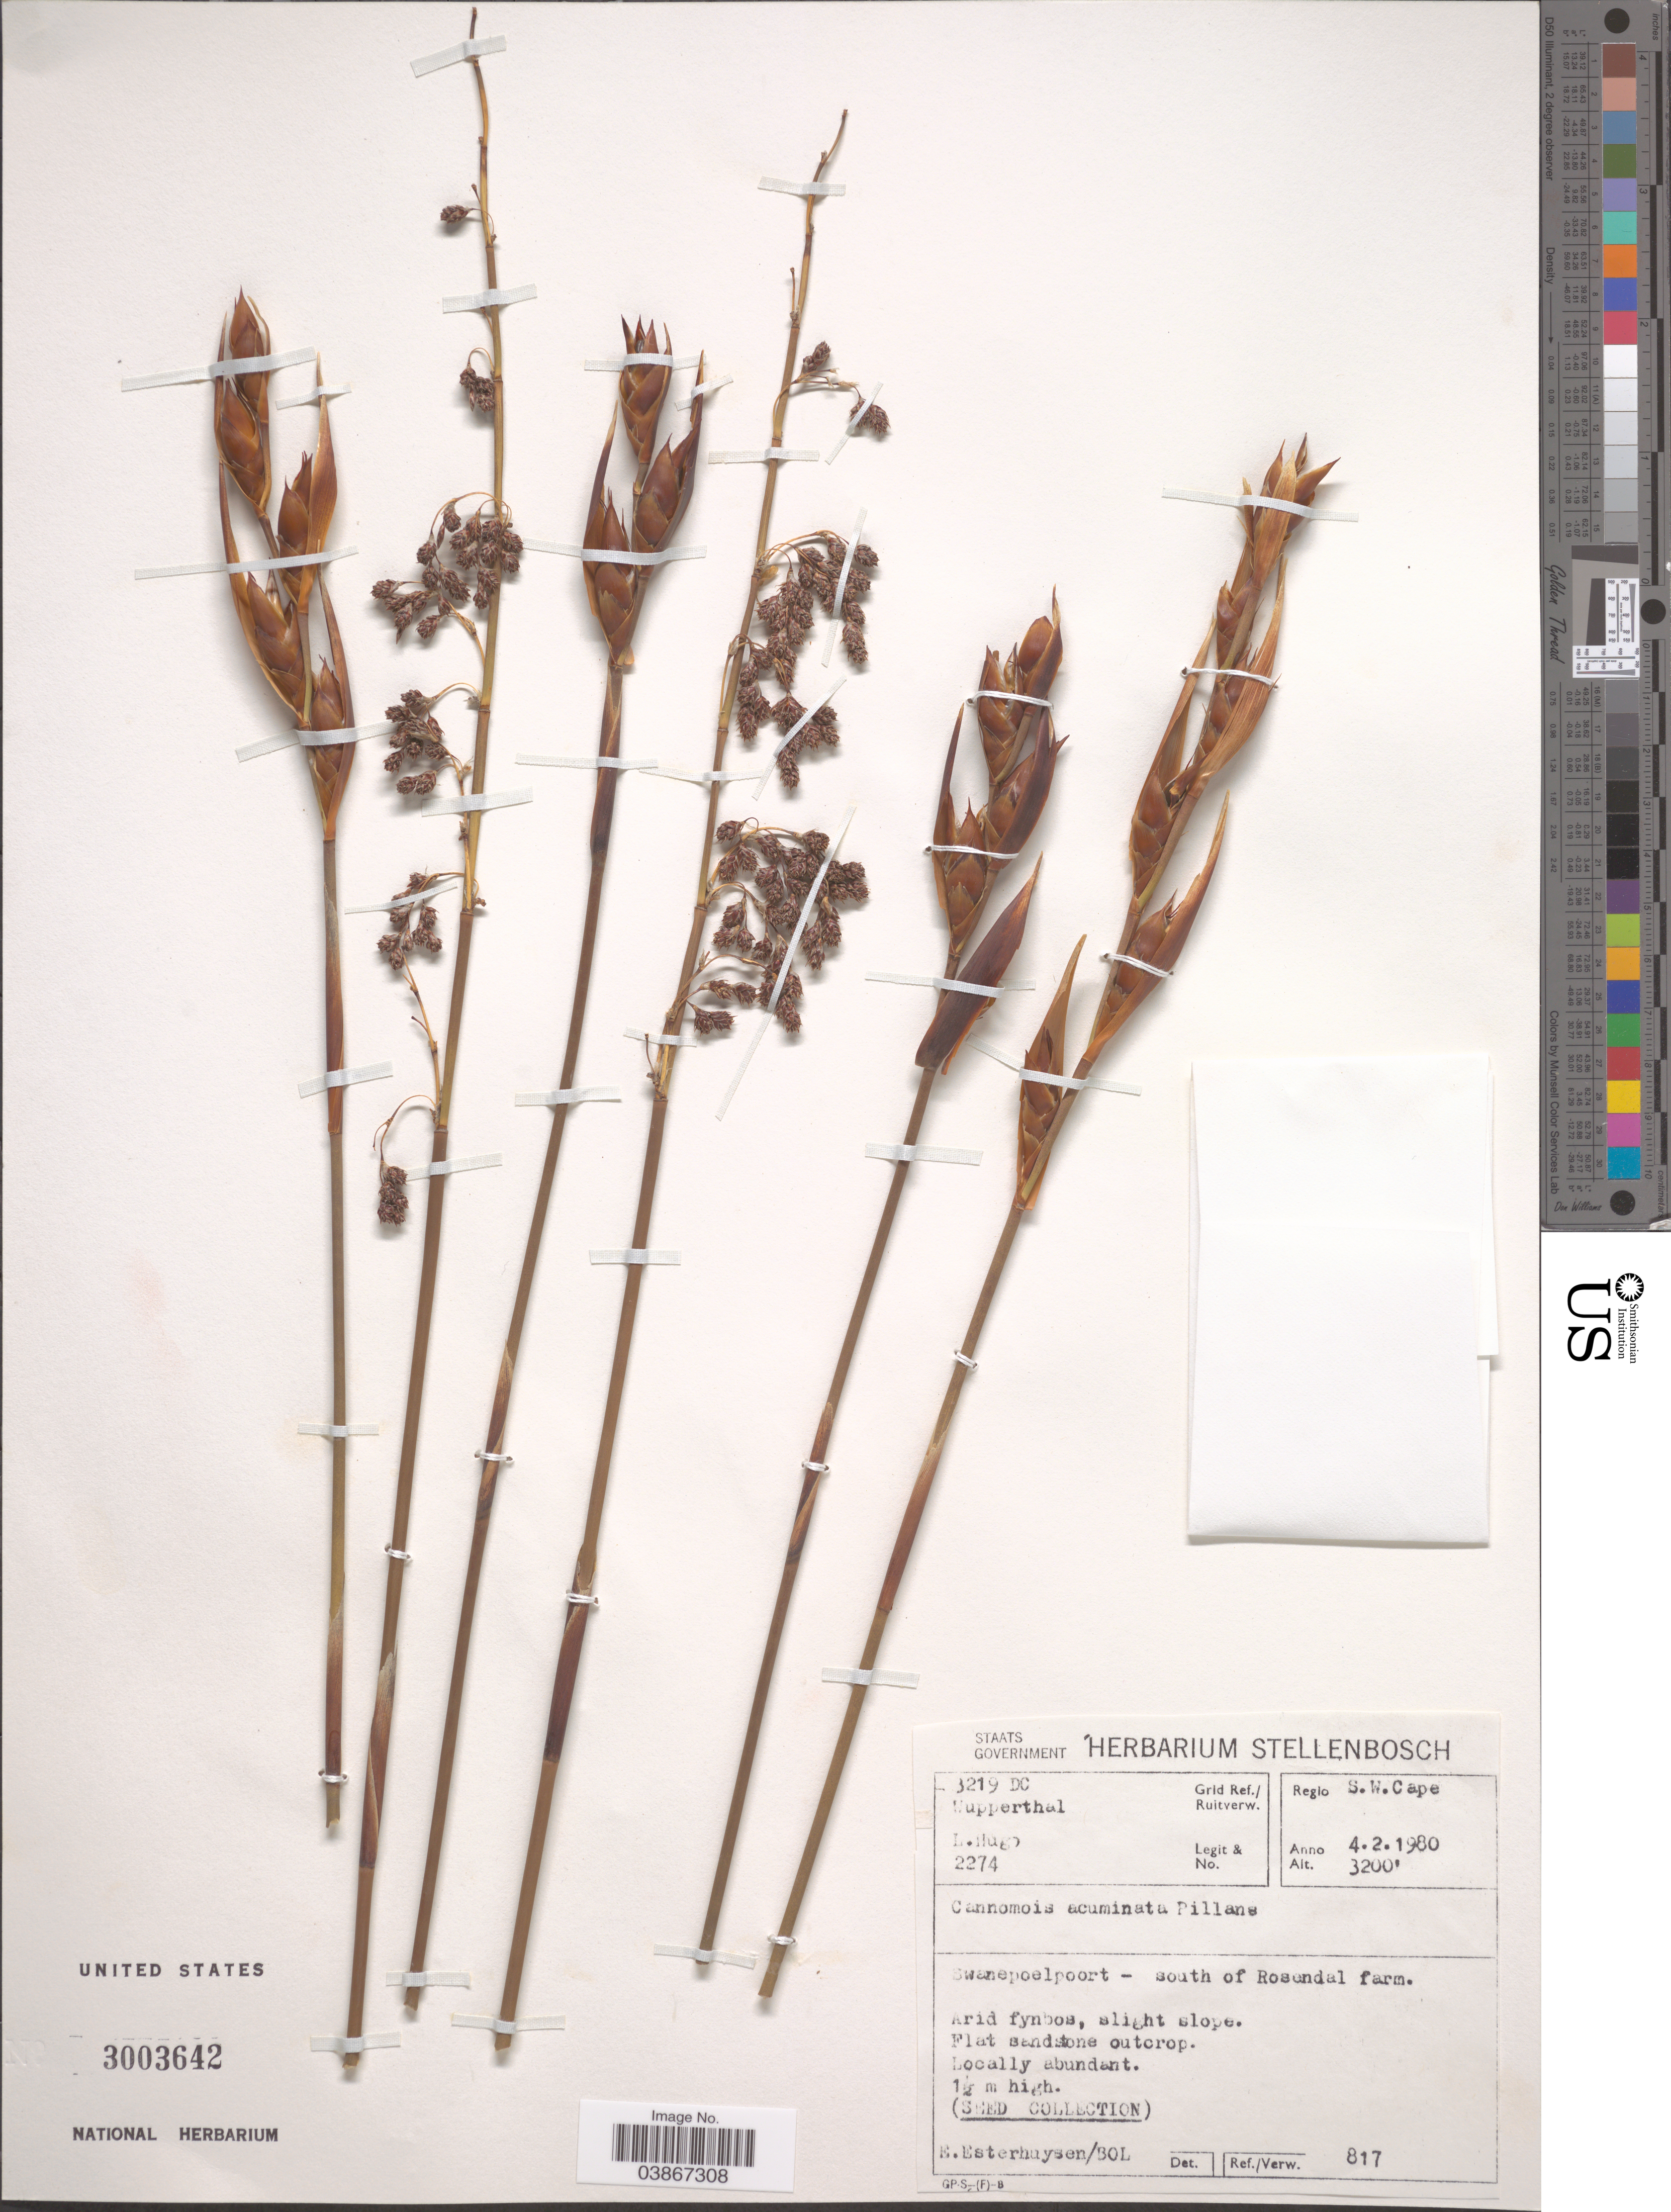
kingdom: Plantae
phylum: Tracheophyta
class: Liliopsida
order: Poales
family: Restionaceae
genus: Cannomois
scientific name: Cannomois acuminata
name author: (Kunth) Pillans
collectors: L. Hugo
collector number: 2274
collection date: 1980-02-04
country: South Africa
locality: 3219 DC Grid Ref./Ruitverw. Regio S.W. Cape. Swanepoelpoort - south of Rosendal farm.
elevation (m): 975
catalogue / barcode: US 3003642